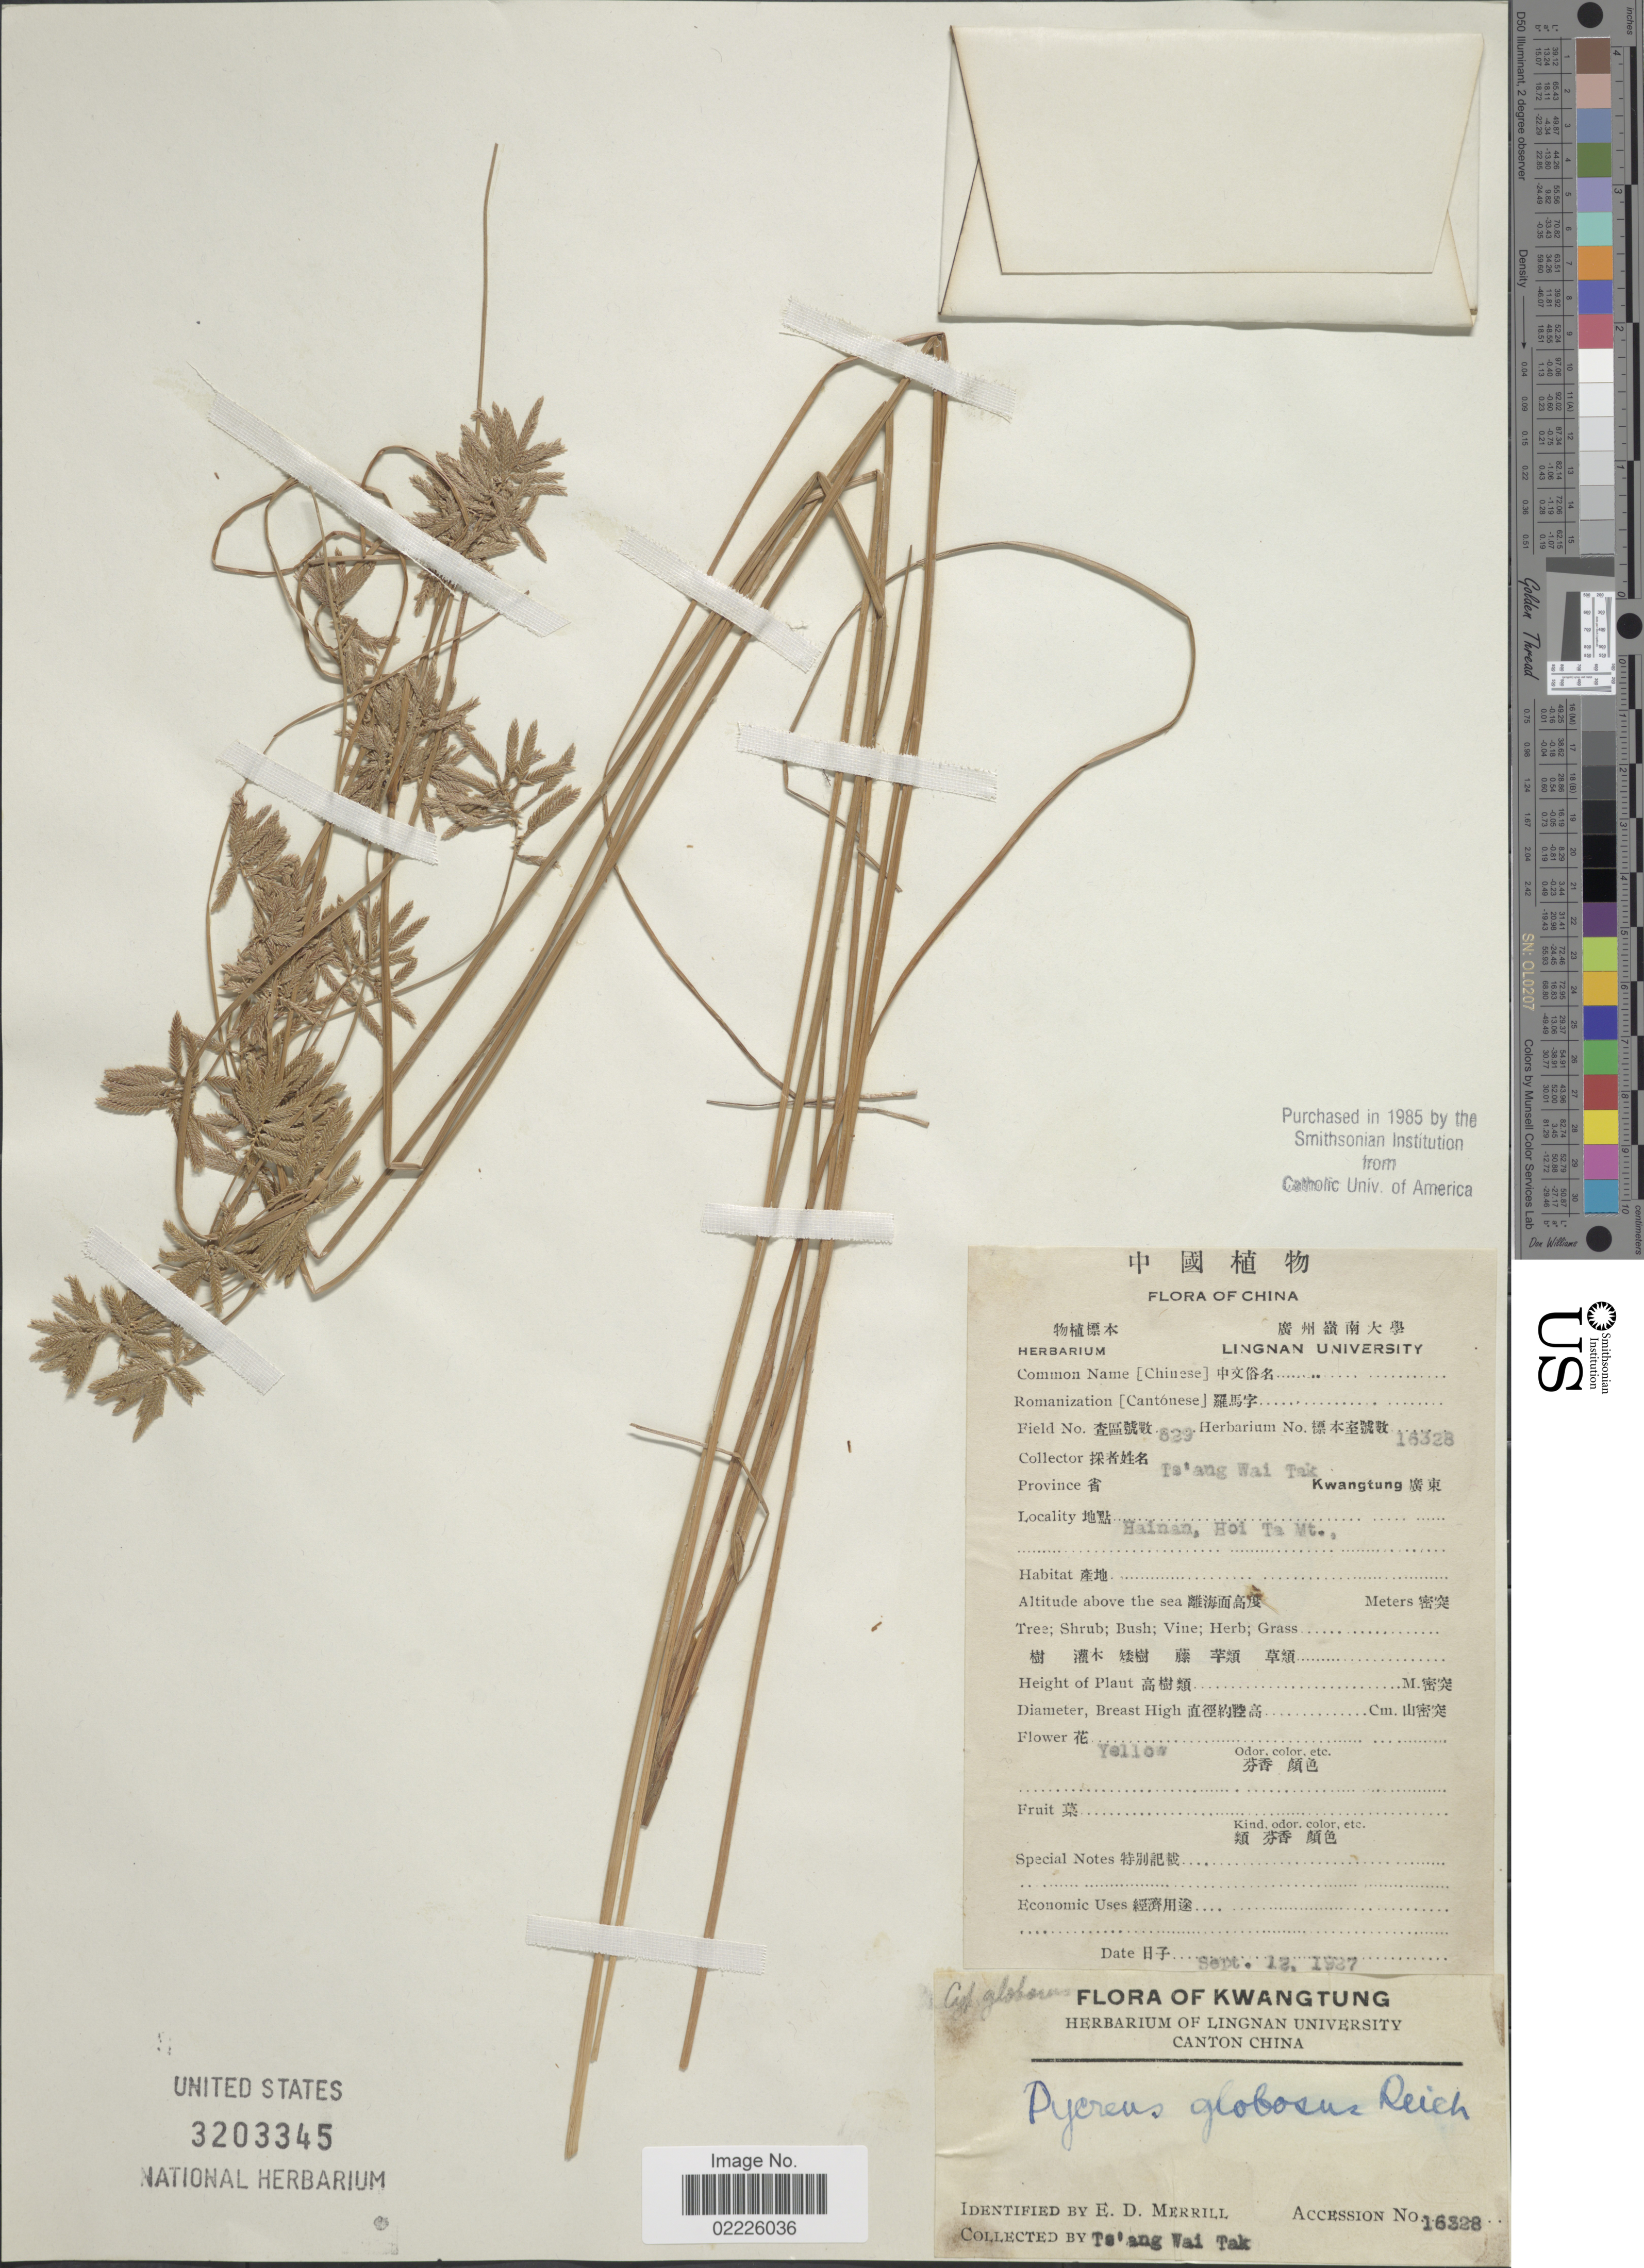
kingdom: Plantae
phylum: Tracheophyta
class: Liliopsida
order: Poales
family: Cyperaceae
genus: Cyperus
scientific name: Cyperus flavidus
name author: Retz.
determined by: Strong, Mark T., (BOT), Smithsonian Institution - National Museum of Natural History (UNITED STATES)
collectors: W. T. Tsang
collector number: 829/L.U. 16328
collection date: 1927-09-12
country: China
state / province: Hainan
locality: Kwangtung, Hainan, Hoi Ta Mt.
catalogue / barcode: US 3203345